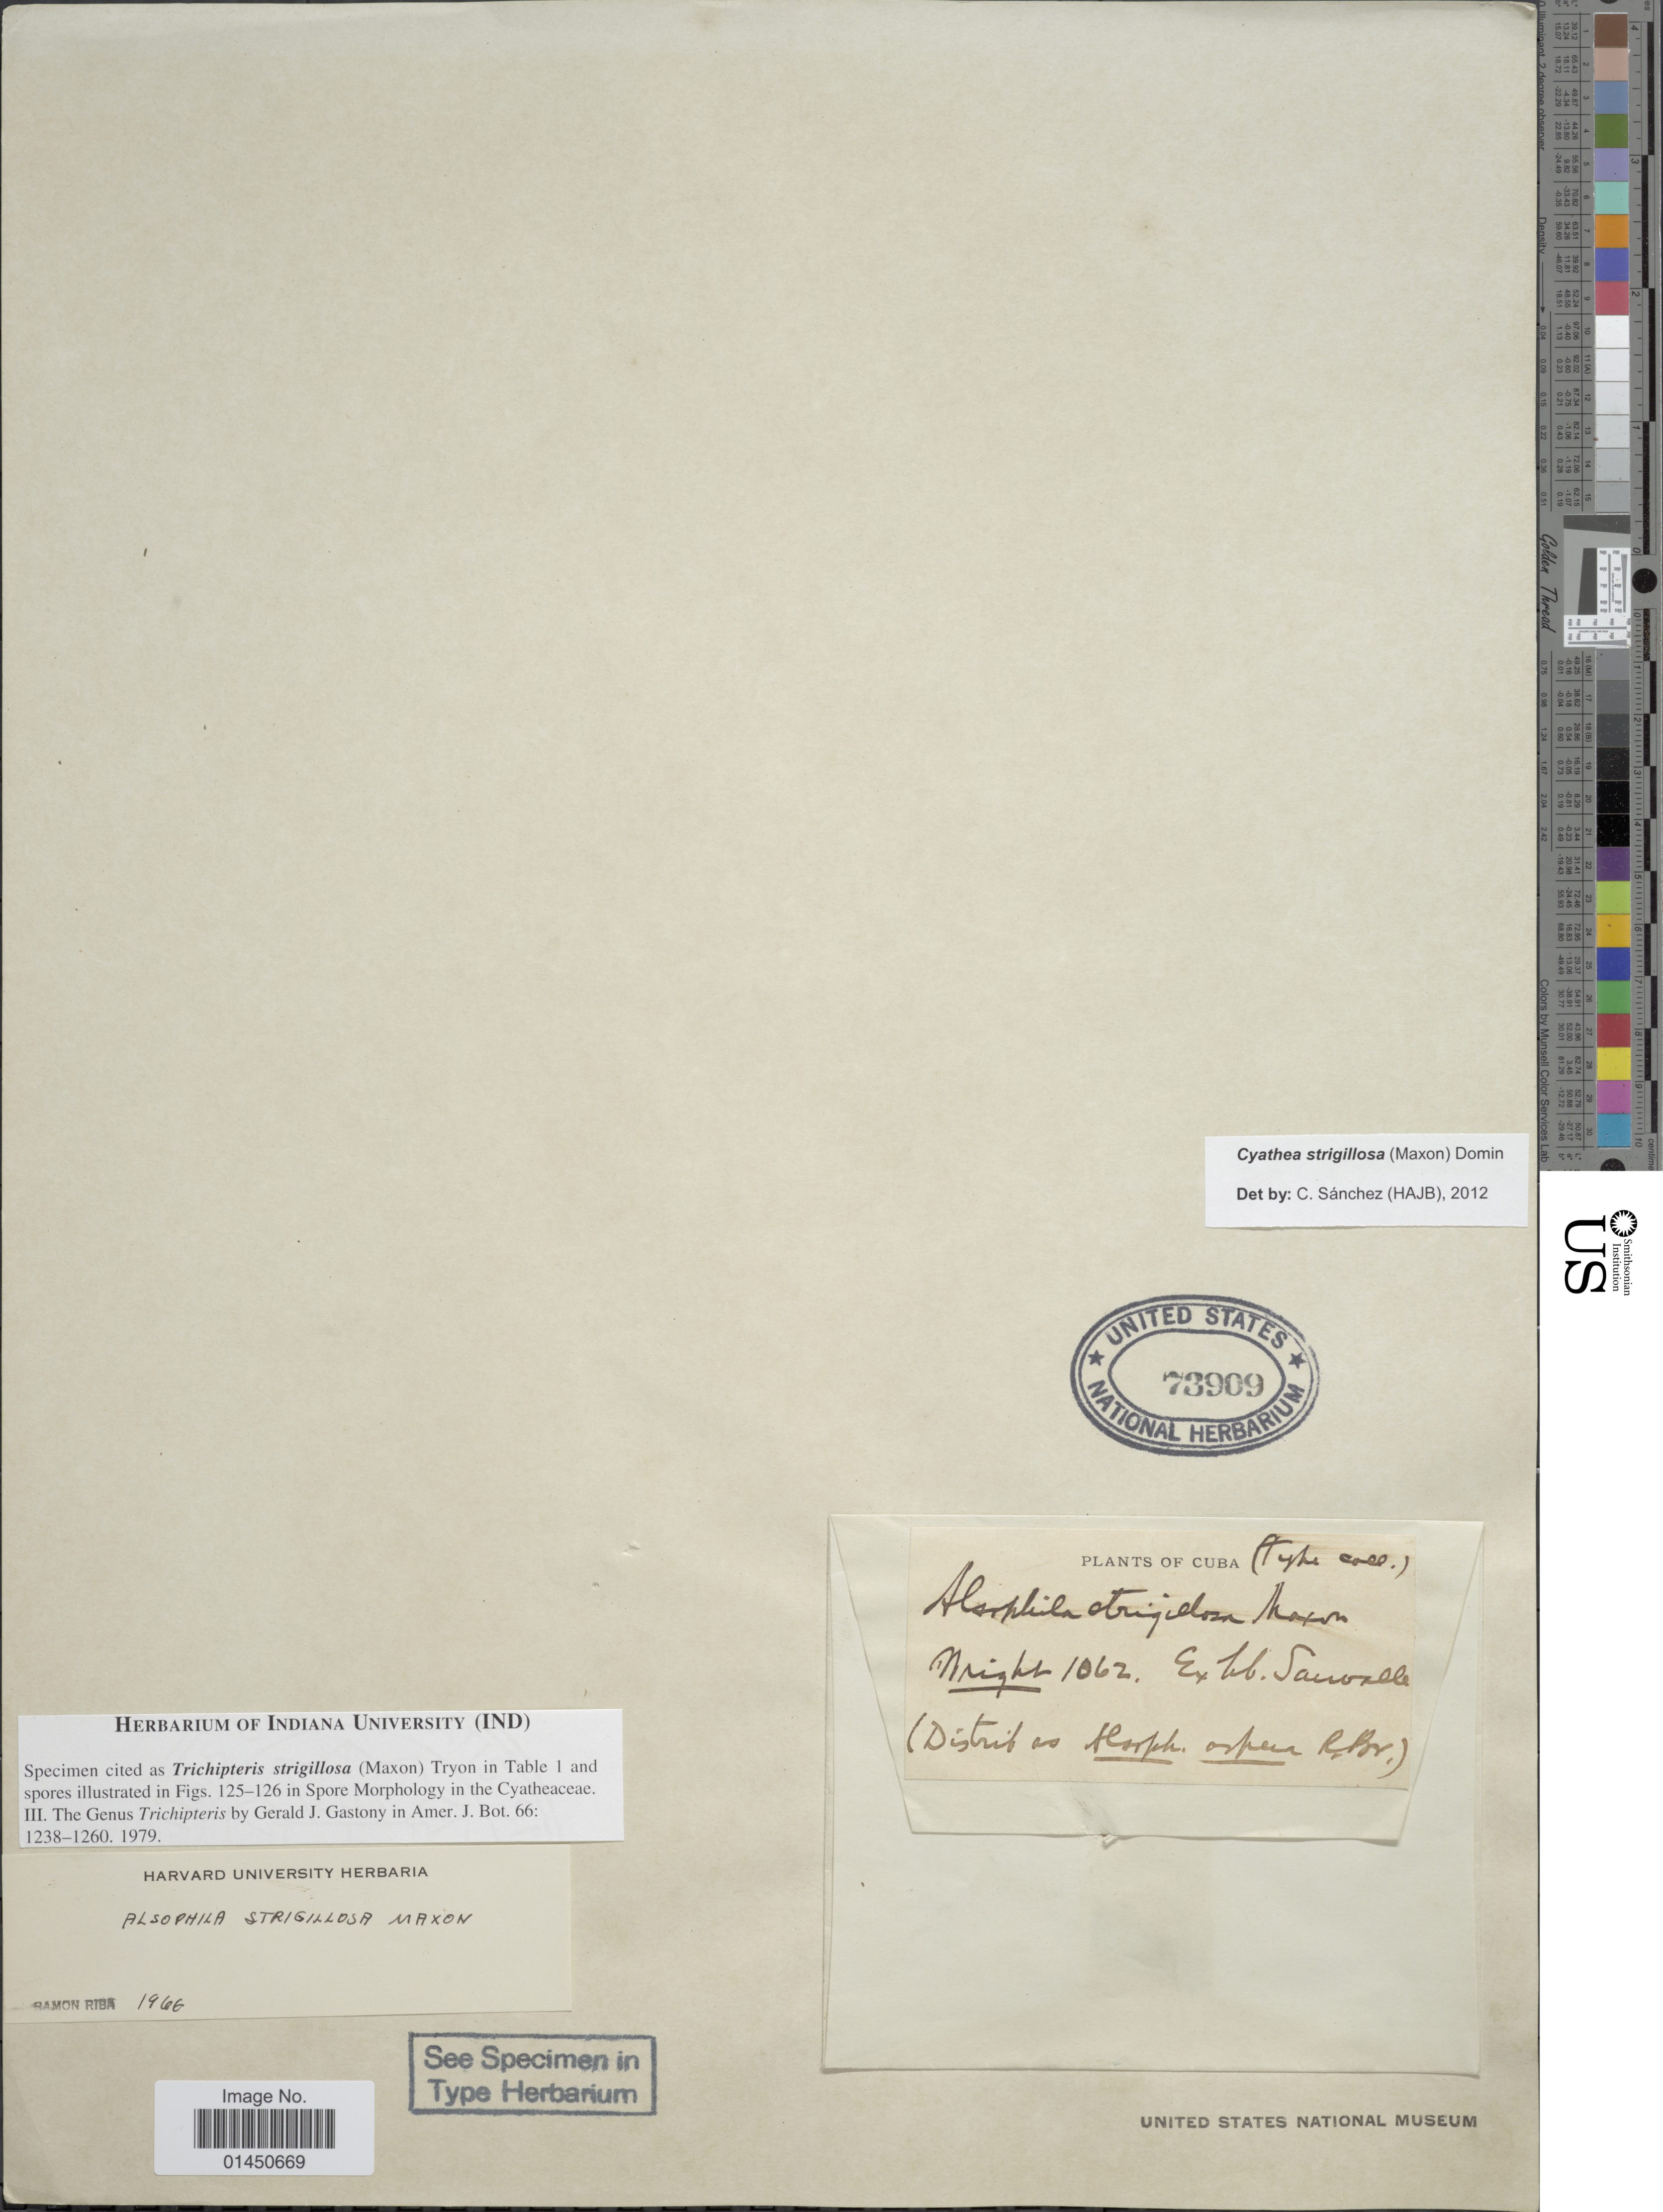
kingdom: Plantae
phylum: Tracheophyta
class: Polypodiopsida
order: Cyatheales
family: Cyatheaceae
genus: Cyathea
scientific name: Cyathea strigillosa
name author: (Maxon) Domin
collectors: C. Wright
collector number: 1062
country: Cuba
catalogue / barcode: US 73909